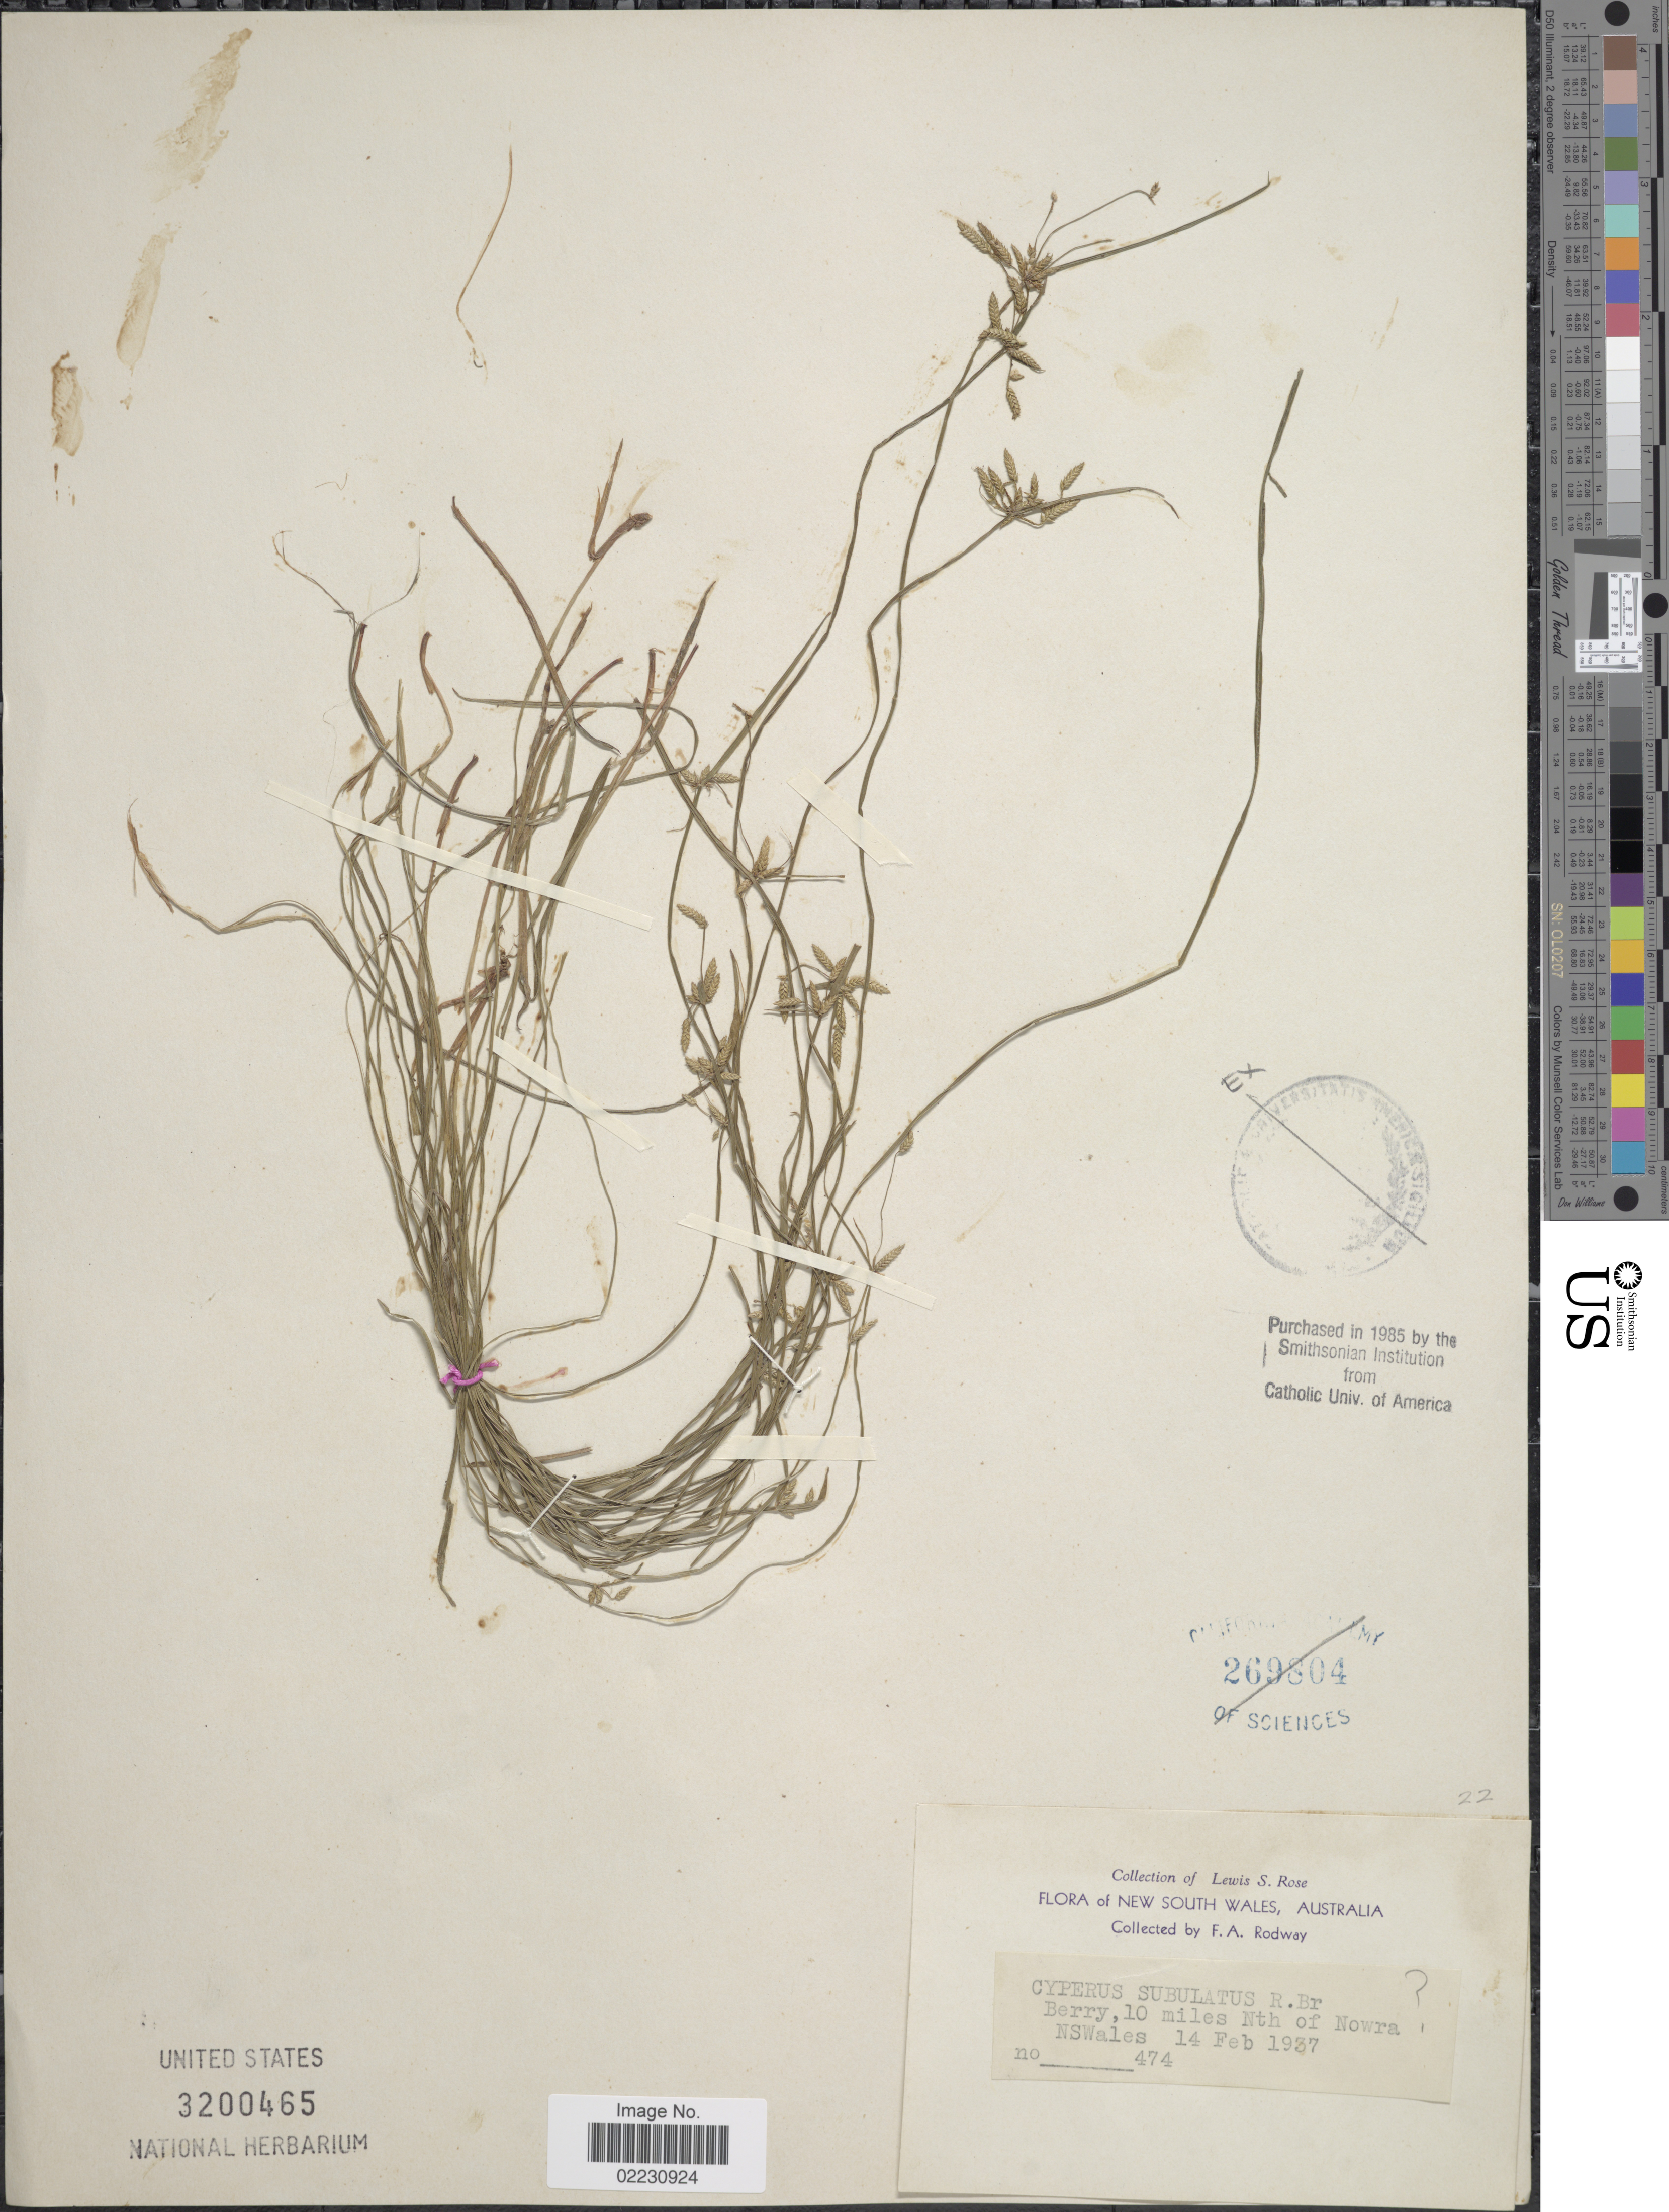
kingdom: Plantae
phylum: Tracheophyta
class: Liliopsida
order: Poales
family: Cyperaceae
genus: Cyperus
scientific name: Cyperus imbecillis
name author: R. Br.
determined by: Strong, Mark T., (BOT), Smithsonian Institution - National Museum of Natural History (UNITED STATES)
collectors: F. A. Rodway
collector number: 474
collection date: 1937-02-14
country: Australia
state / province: New South Wales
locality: Berry, 10 miles Nth. of Nowra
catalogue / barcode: US 3200465